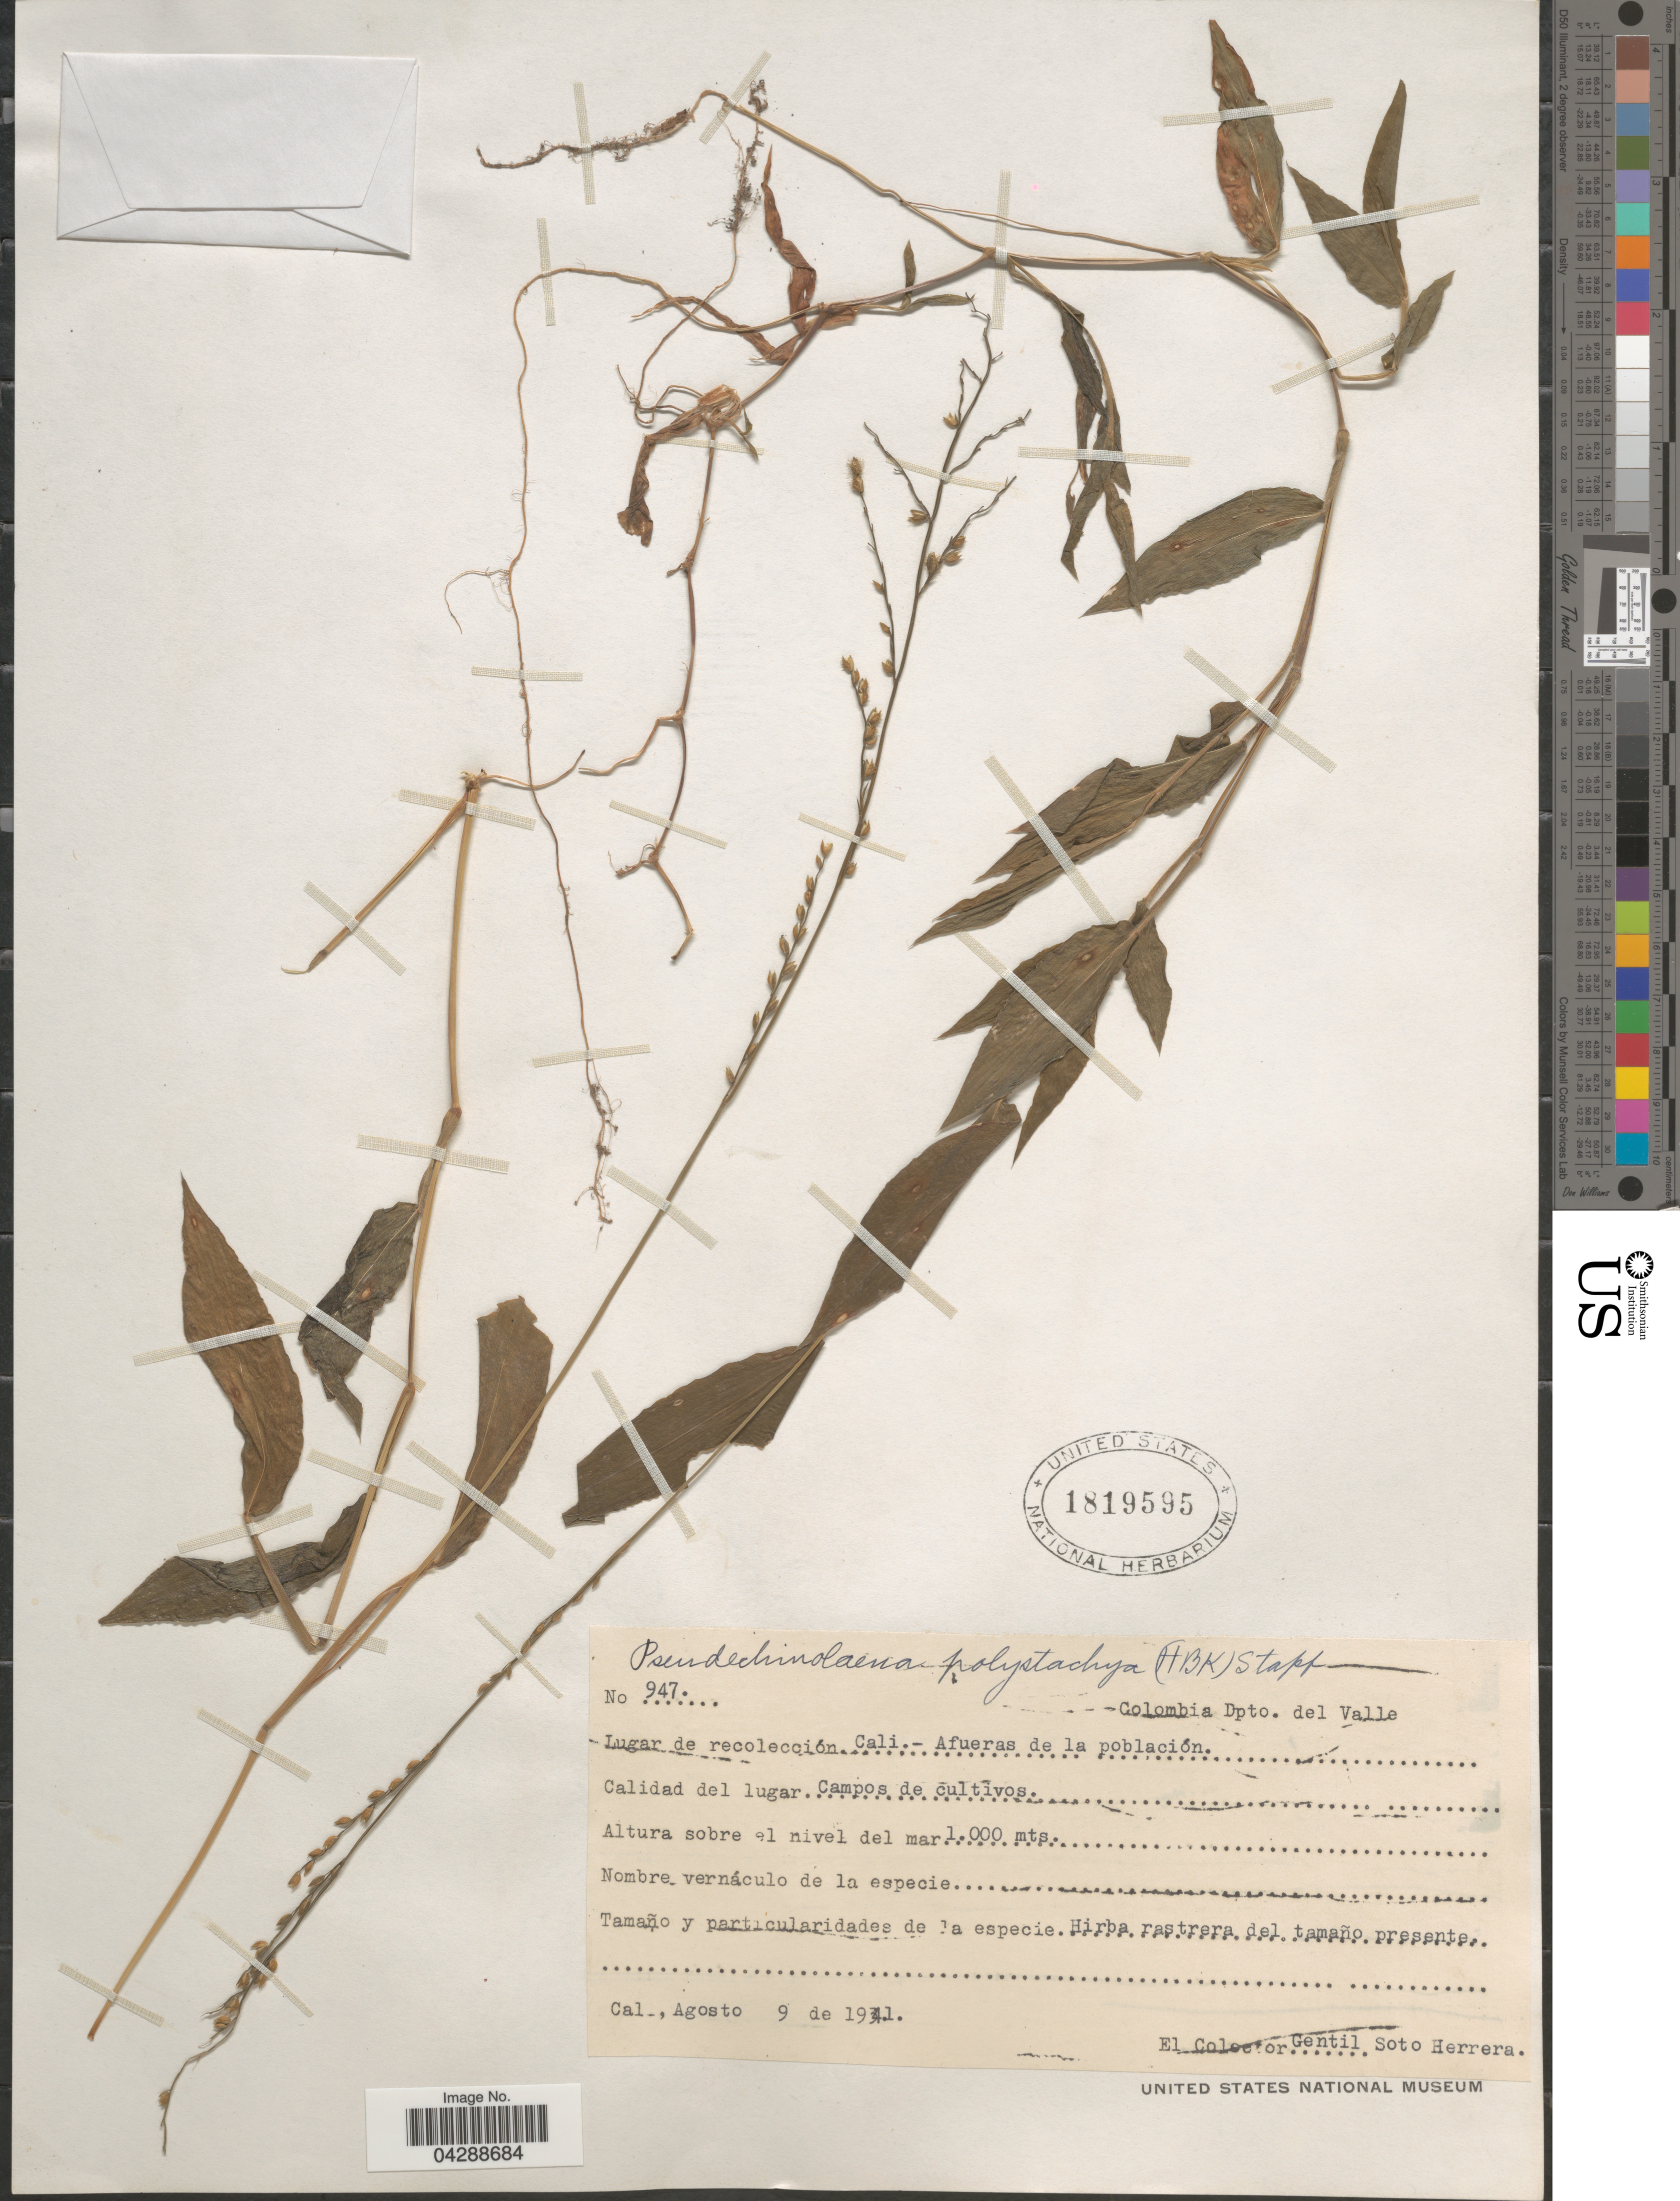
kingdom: Plantae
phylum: Tracheophyta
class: Liliopsida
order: Poales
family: Poaceae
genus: Pseudechinolaena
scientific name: Pseudechinolaena polystachya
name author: (Kunth) Stapf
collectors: G. Soto Herrera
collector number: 947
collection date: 1941-08-09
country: Colombia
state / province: Valle del Cauca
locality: Dpto. del Valle. Cali.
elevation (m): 1000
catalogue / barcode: US 1819595